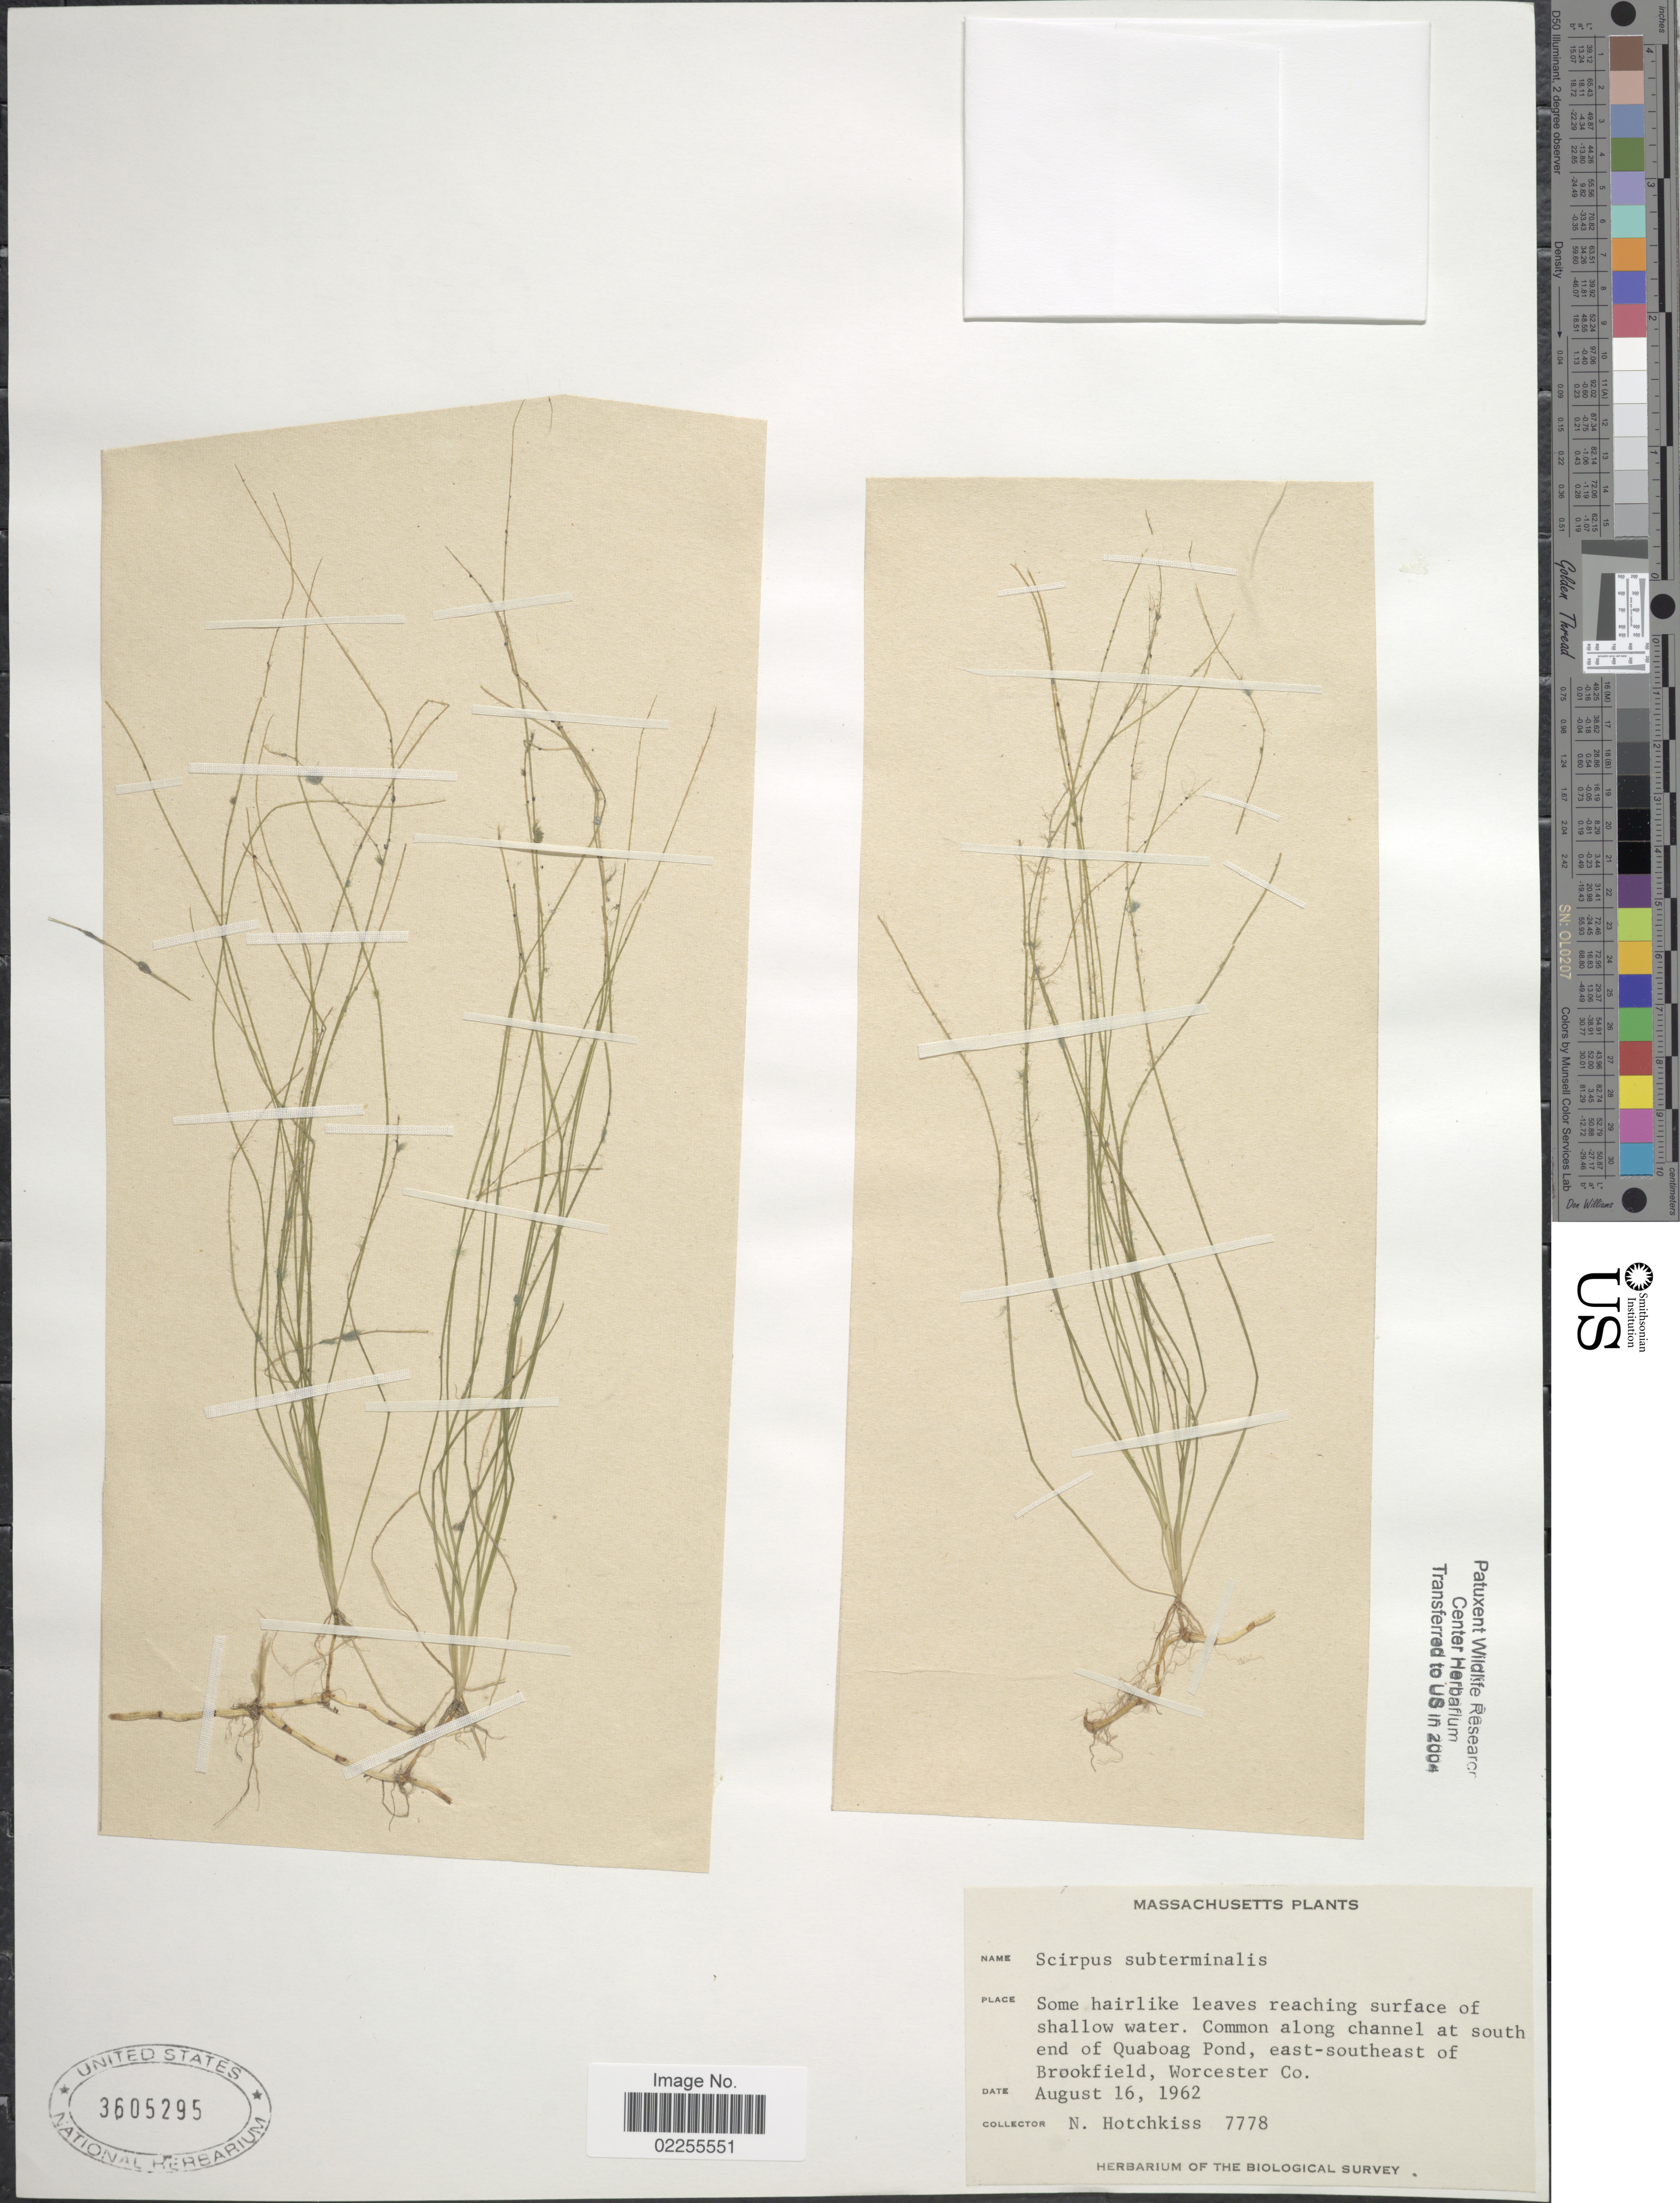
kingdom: Plantae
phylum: Tracheophyta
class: Liliopsida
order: Poales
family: Cyperaceae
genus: Schoenoplectus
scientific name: Schoenoplectus subterminalis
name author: (Torr.) Soják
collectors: N. Hotchkiss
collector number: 7778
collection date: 1962-08-16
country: United States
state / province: Massachusetts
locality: Common along channel at south end of Queboag Pond, east-southeast of Brookfield, Worcester Co.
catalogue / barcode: US 3605295